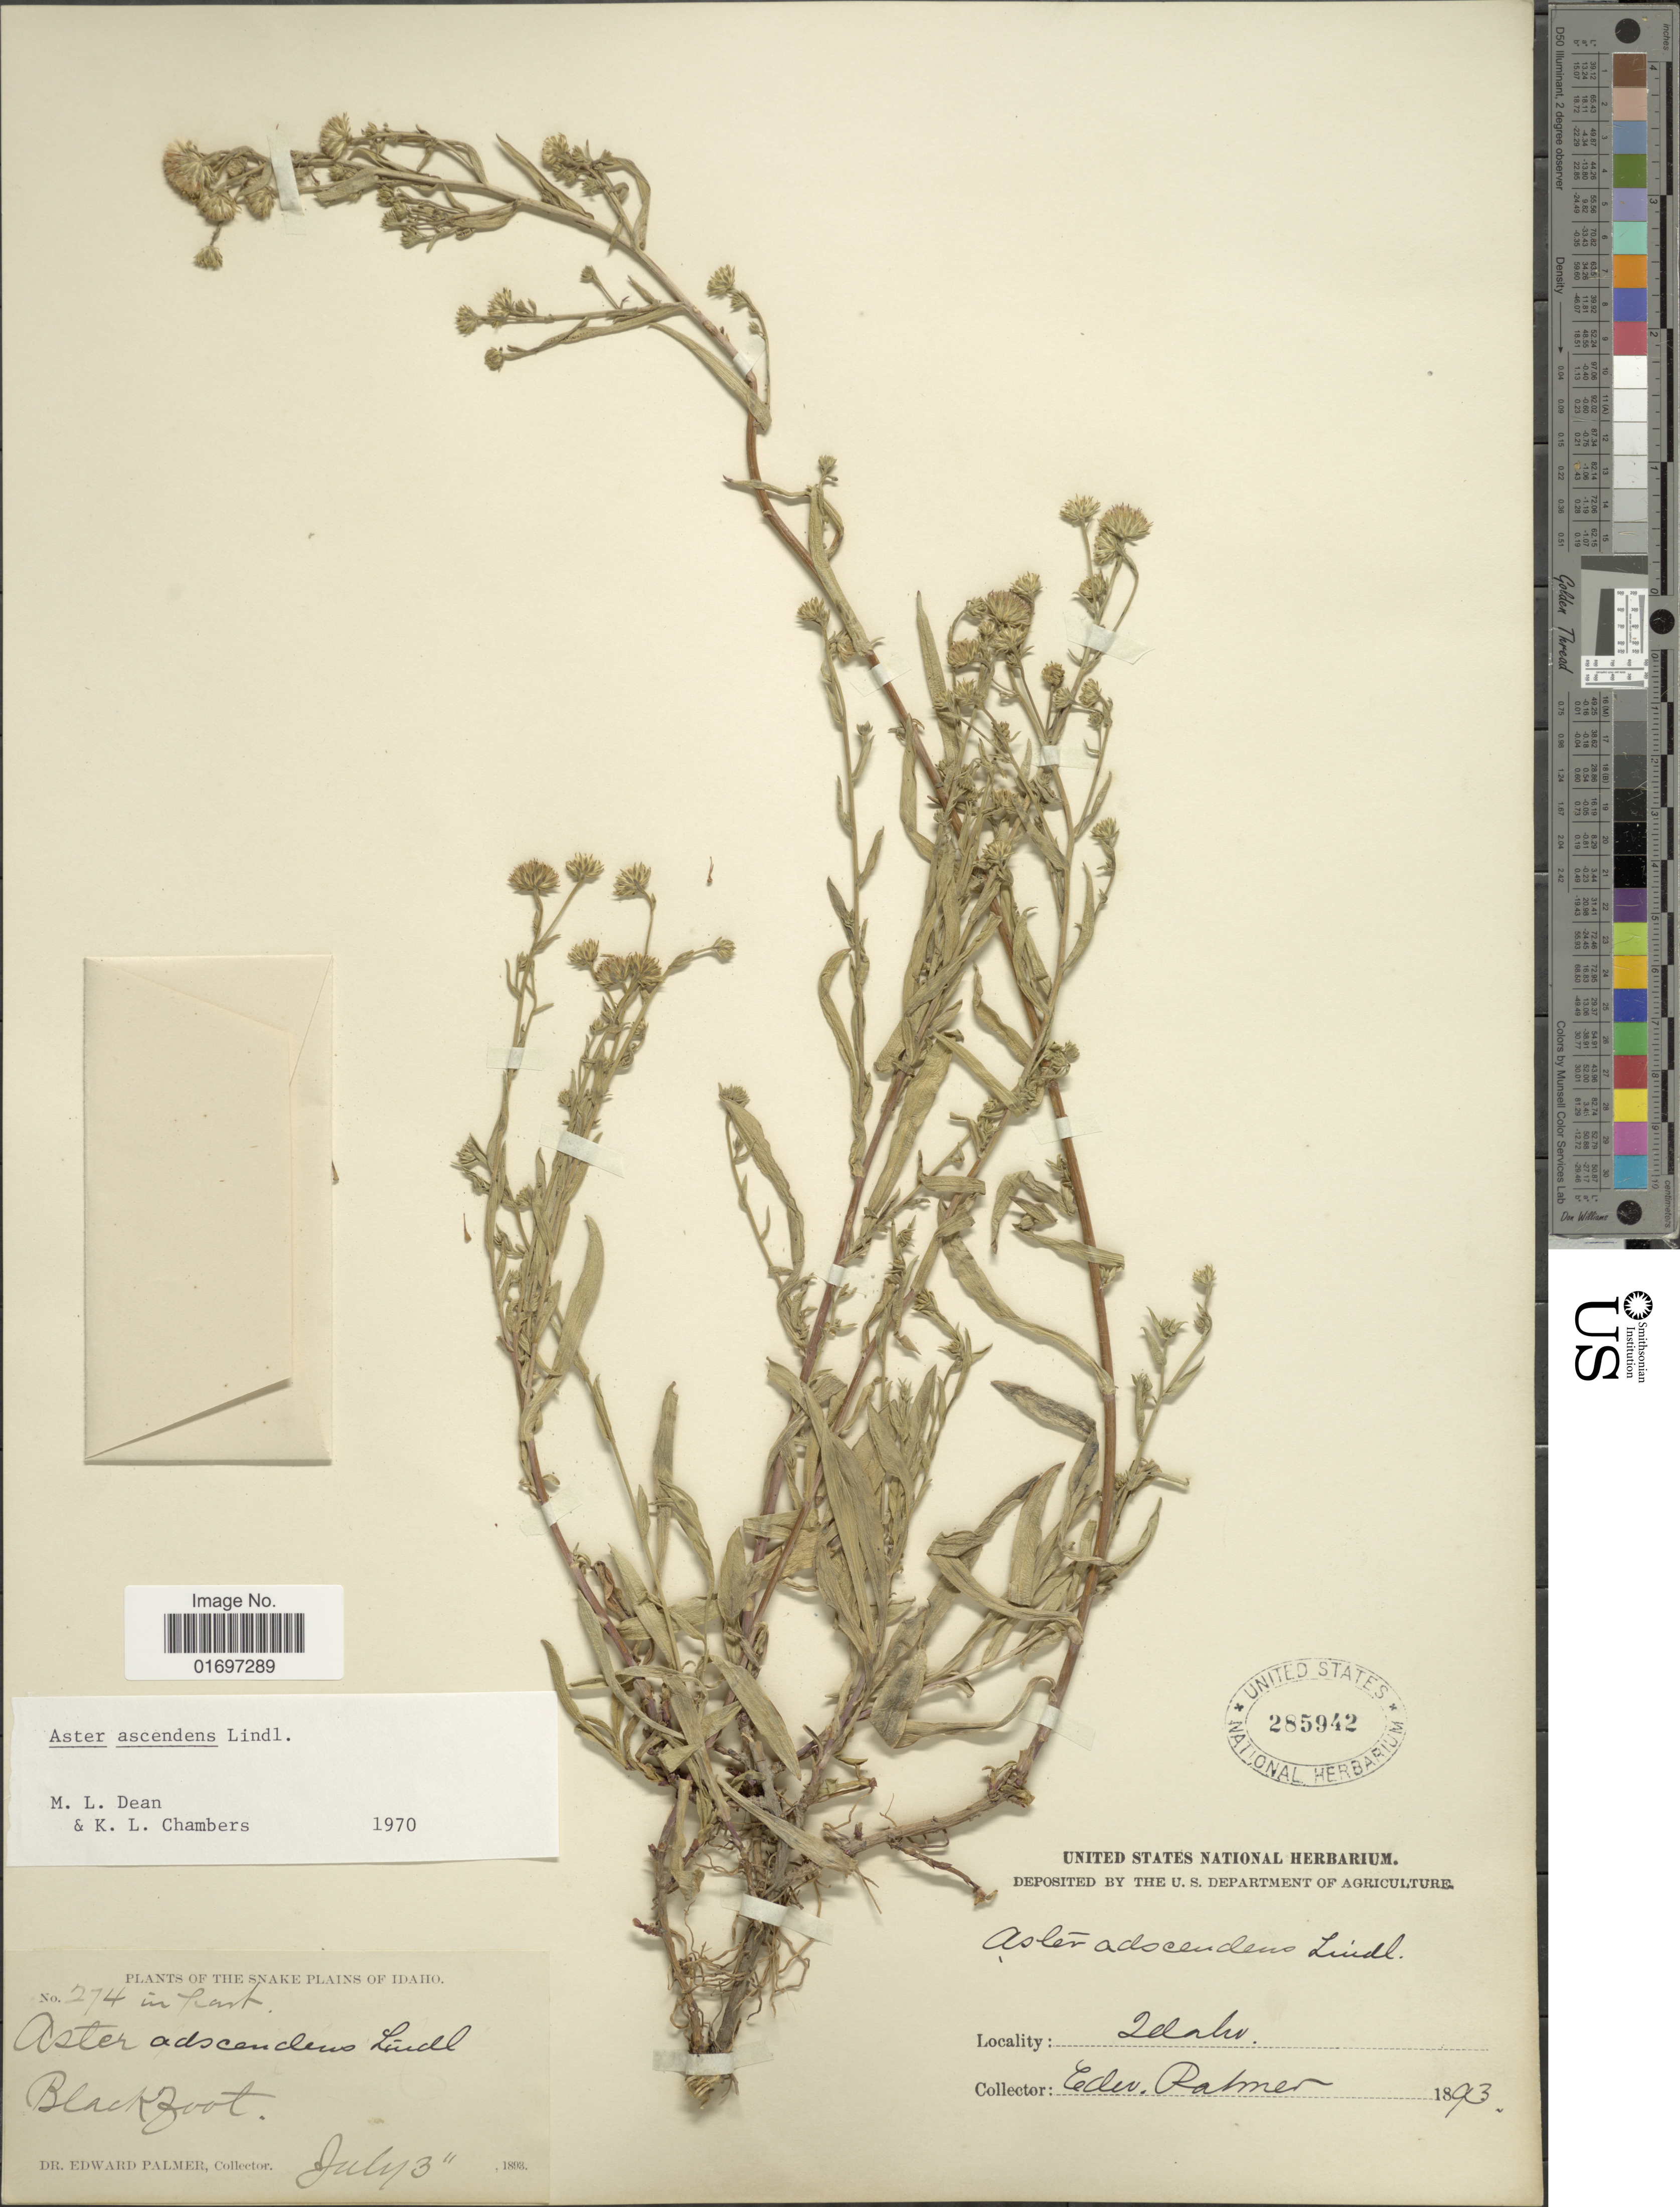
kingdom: Plantae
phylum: Tracheophyta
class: Magnoliopsida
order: Asterales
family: Asteraceae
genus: Symphyotrichum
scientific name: Symphyotrichum ascendens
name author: (Lindl.) G.L. Nesom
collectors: E. Palmer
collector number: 274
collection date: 1893-07-03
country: United States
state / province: Idaho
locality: Snake Plains of Idaho. Blackfoot. Idaho.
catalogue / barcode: US 285942